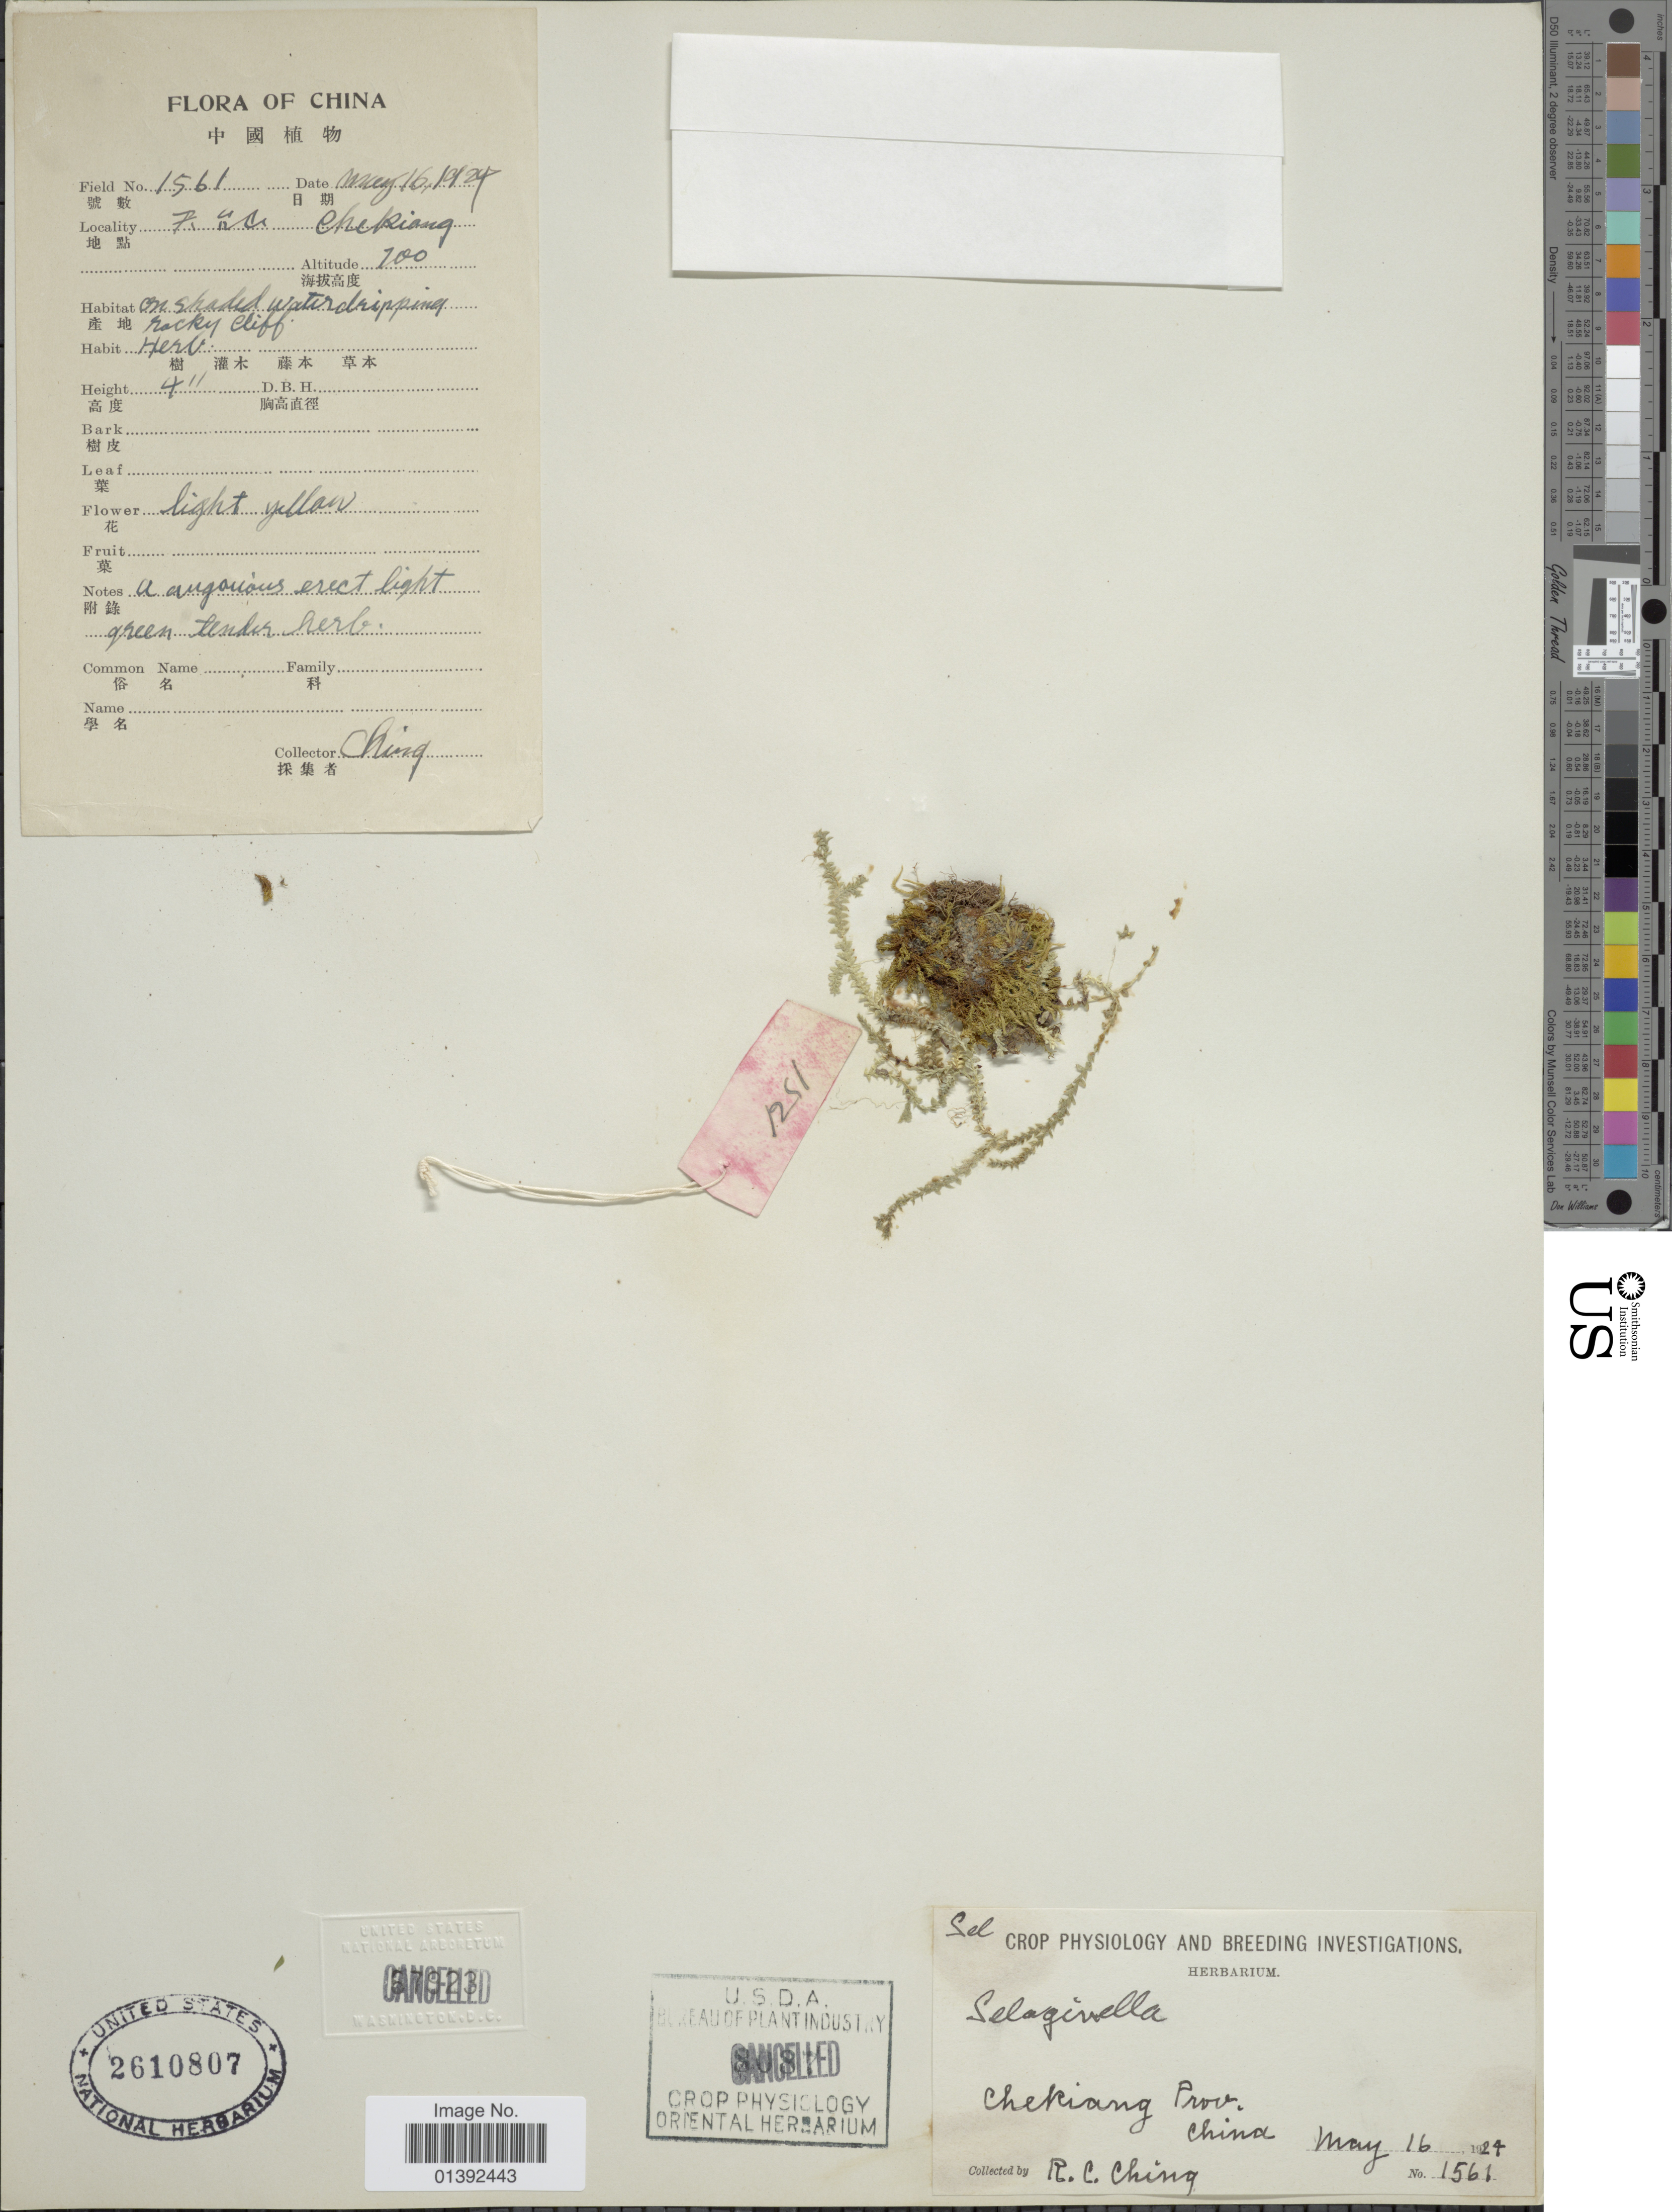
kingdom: Plantae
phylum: Tracheophyta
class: Lycopodiopsida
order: Selaginellales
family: Selaginellaceae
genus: Selaginella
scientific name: Selaginella sp.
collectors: R. C. Ching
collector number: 1561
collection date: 1929-05-16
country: China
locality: Chekiang Province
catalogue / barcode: US 2610807